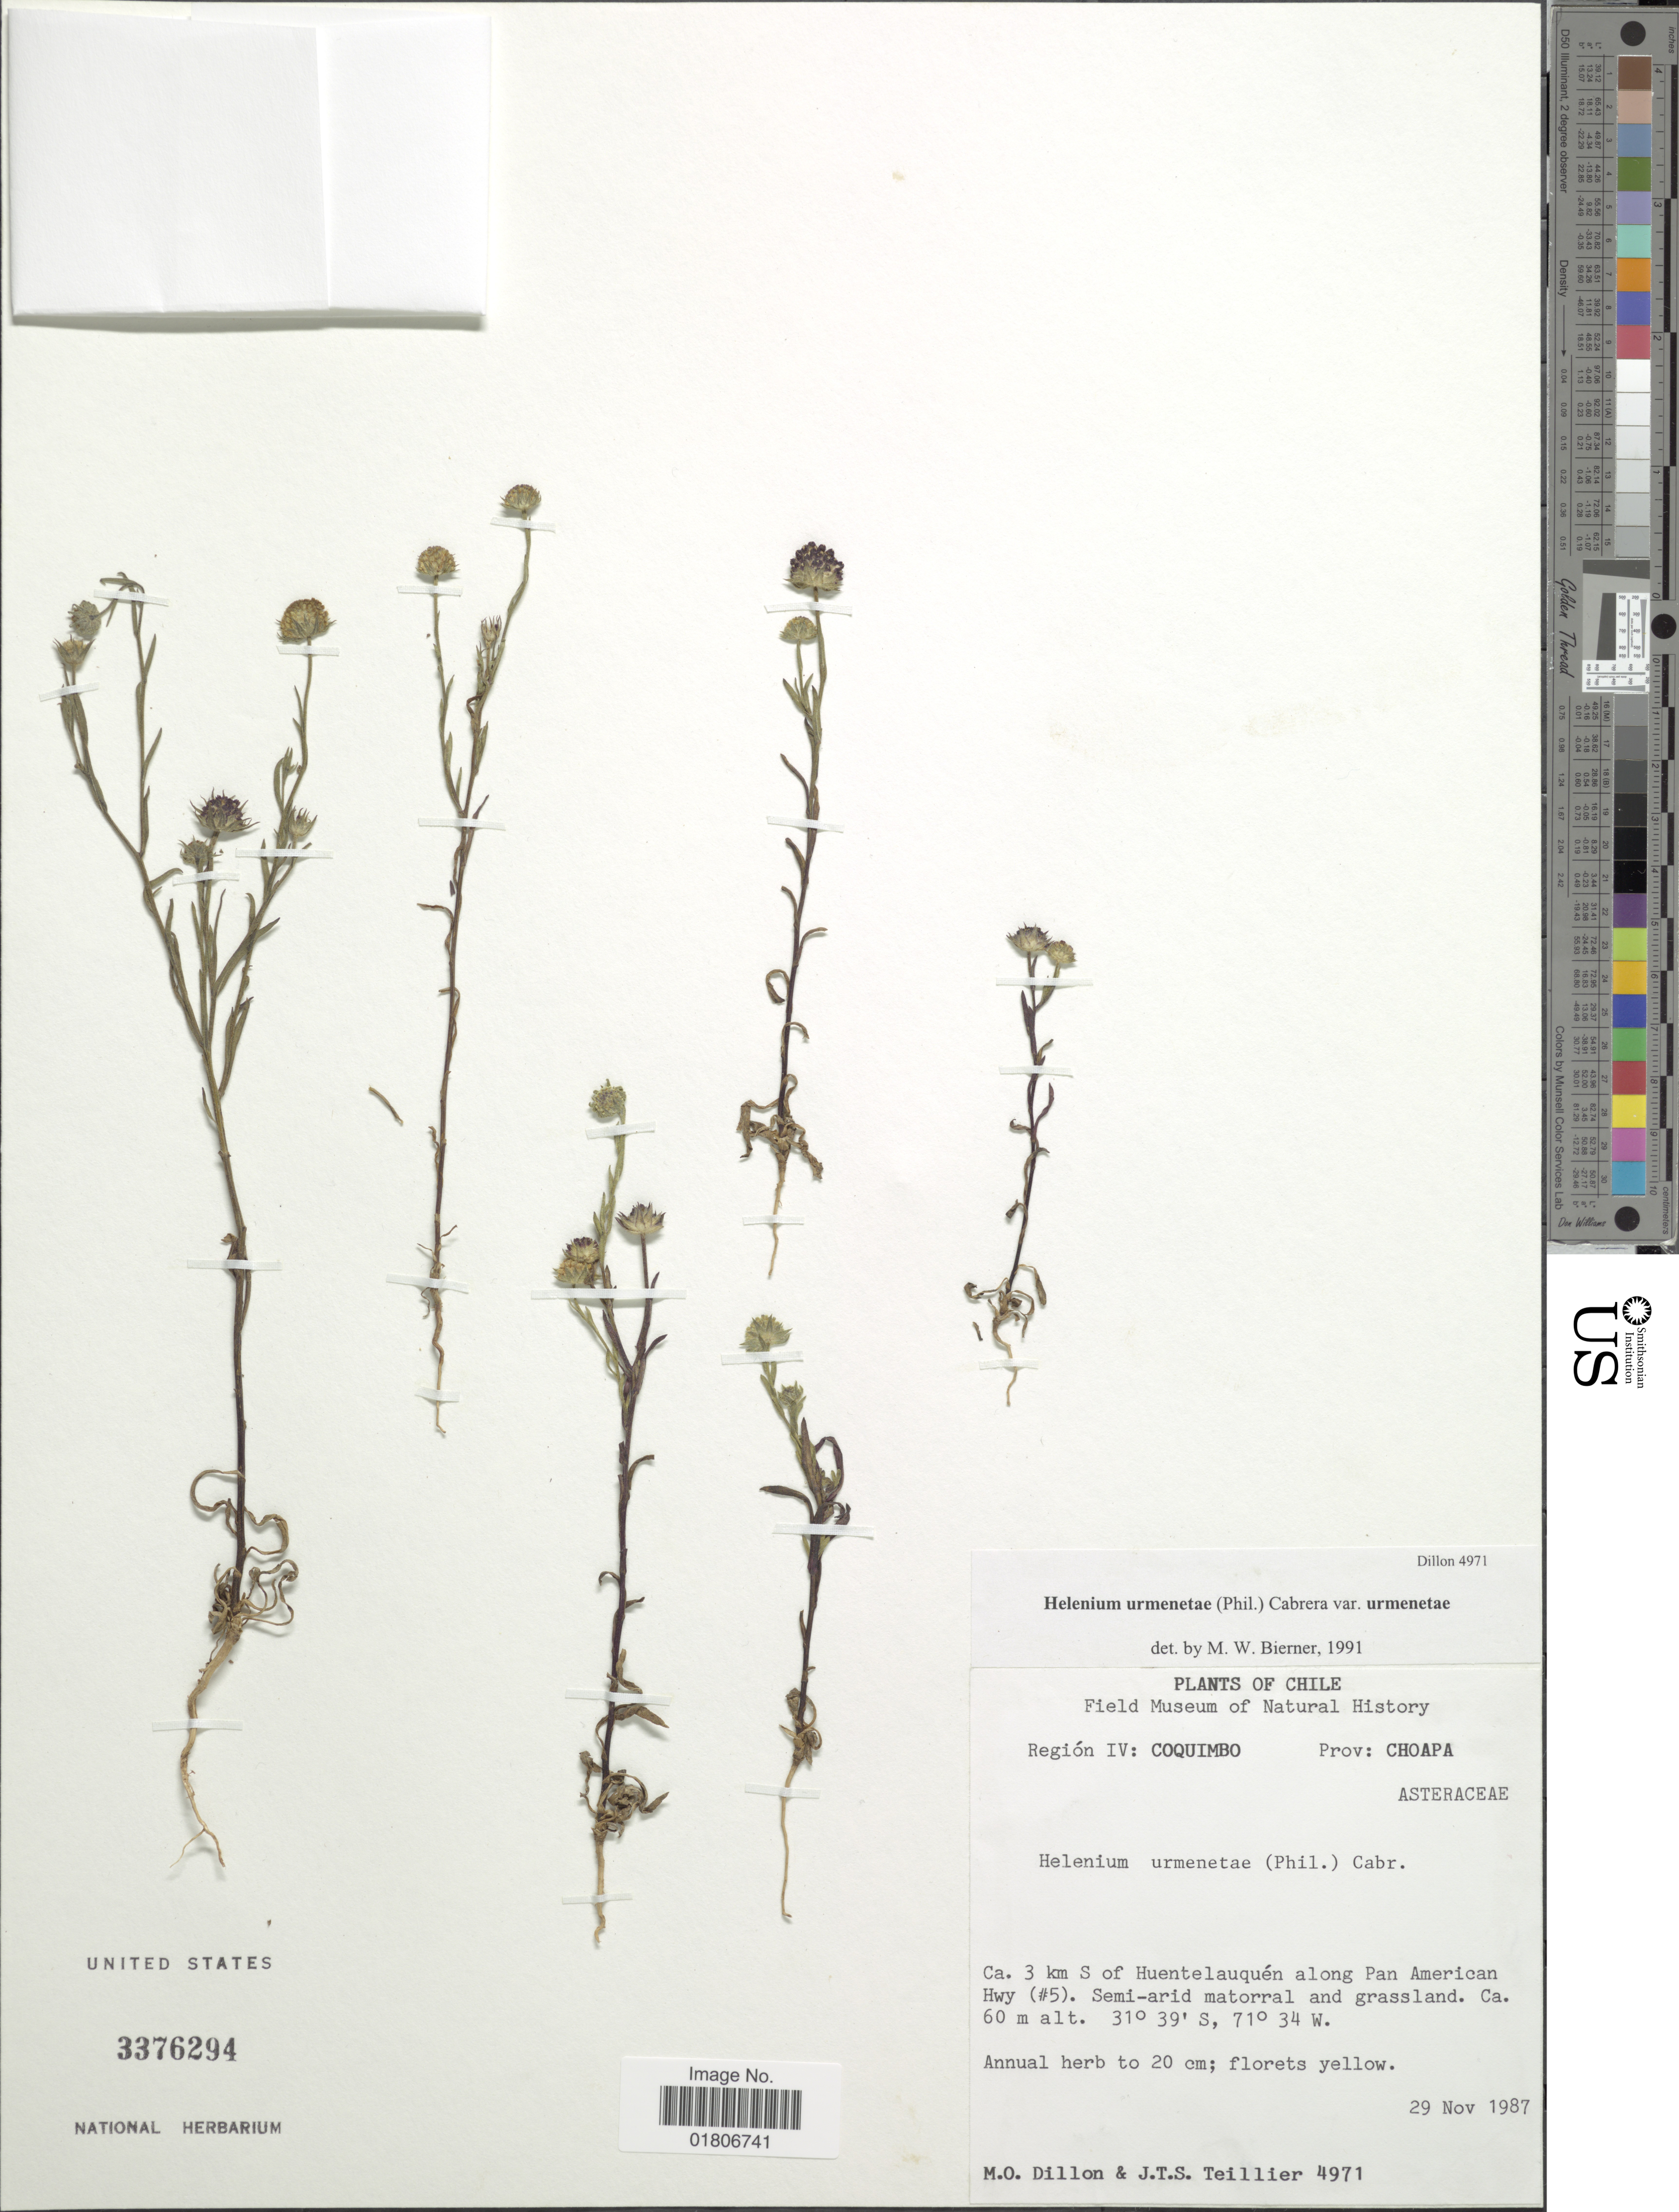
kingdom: Plantae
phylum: Tracheophyta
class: Magnoliopsida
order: Asterales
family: Asteraceae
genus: Helenium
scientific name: Helenium urmenetae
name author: (Phil.) Cabrera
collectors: M. O. Dillon & J. Teillier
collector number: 4971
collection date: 1987-11-29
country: Chile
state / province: Coquimbo (IV)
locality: Prov: Chopa. Ca. 3 km S of Huentelauquén along Pan American Hwy (#5)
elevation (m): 60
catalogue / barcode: US 3376294